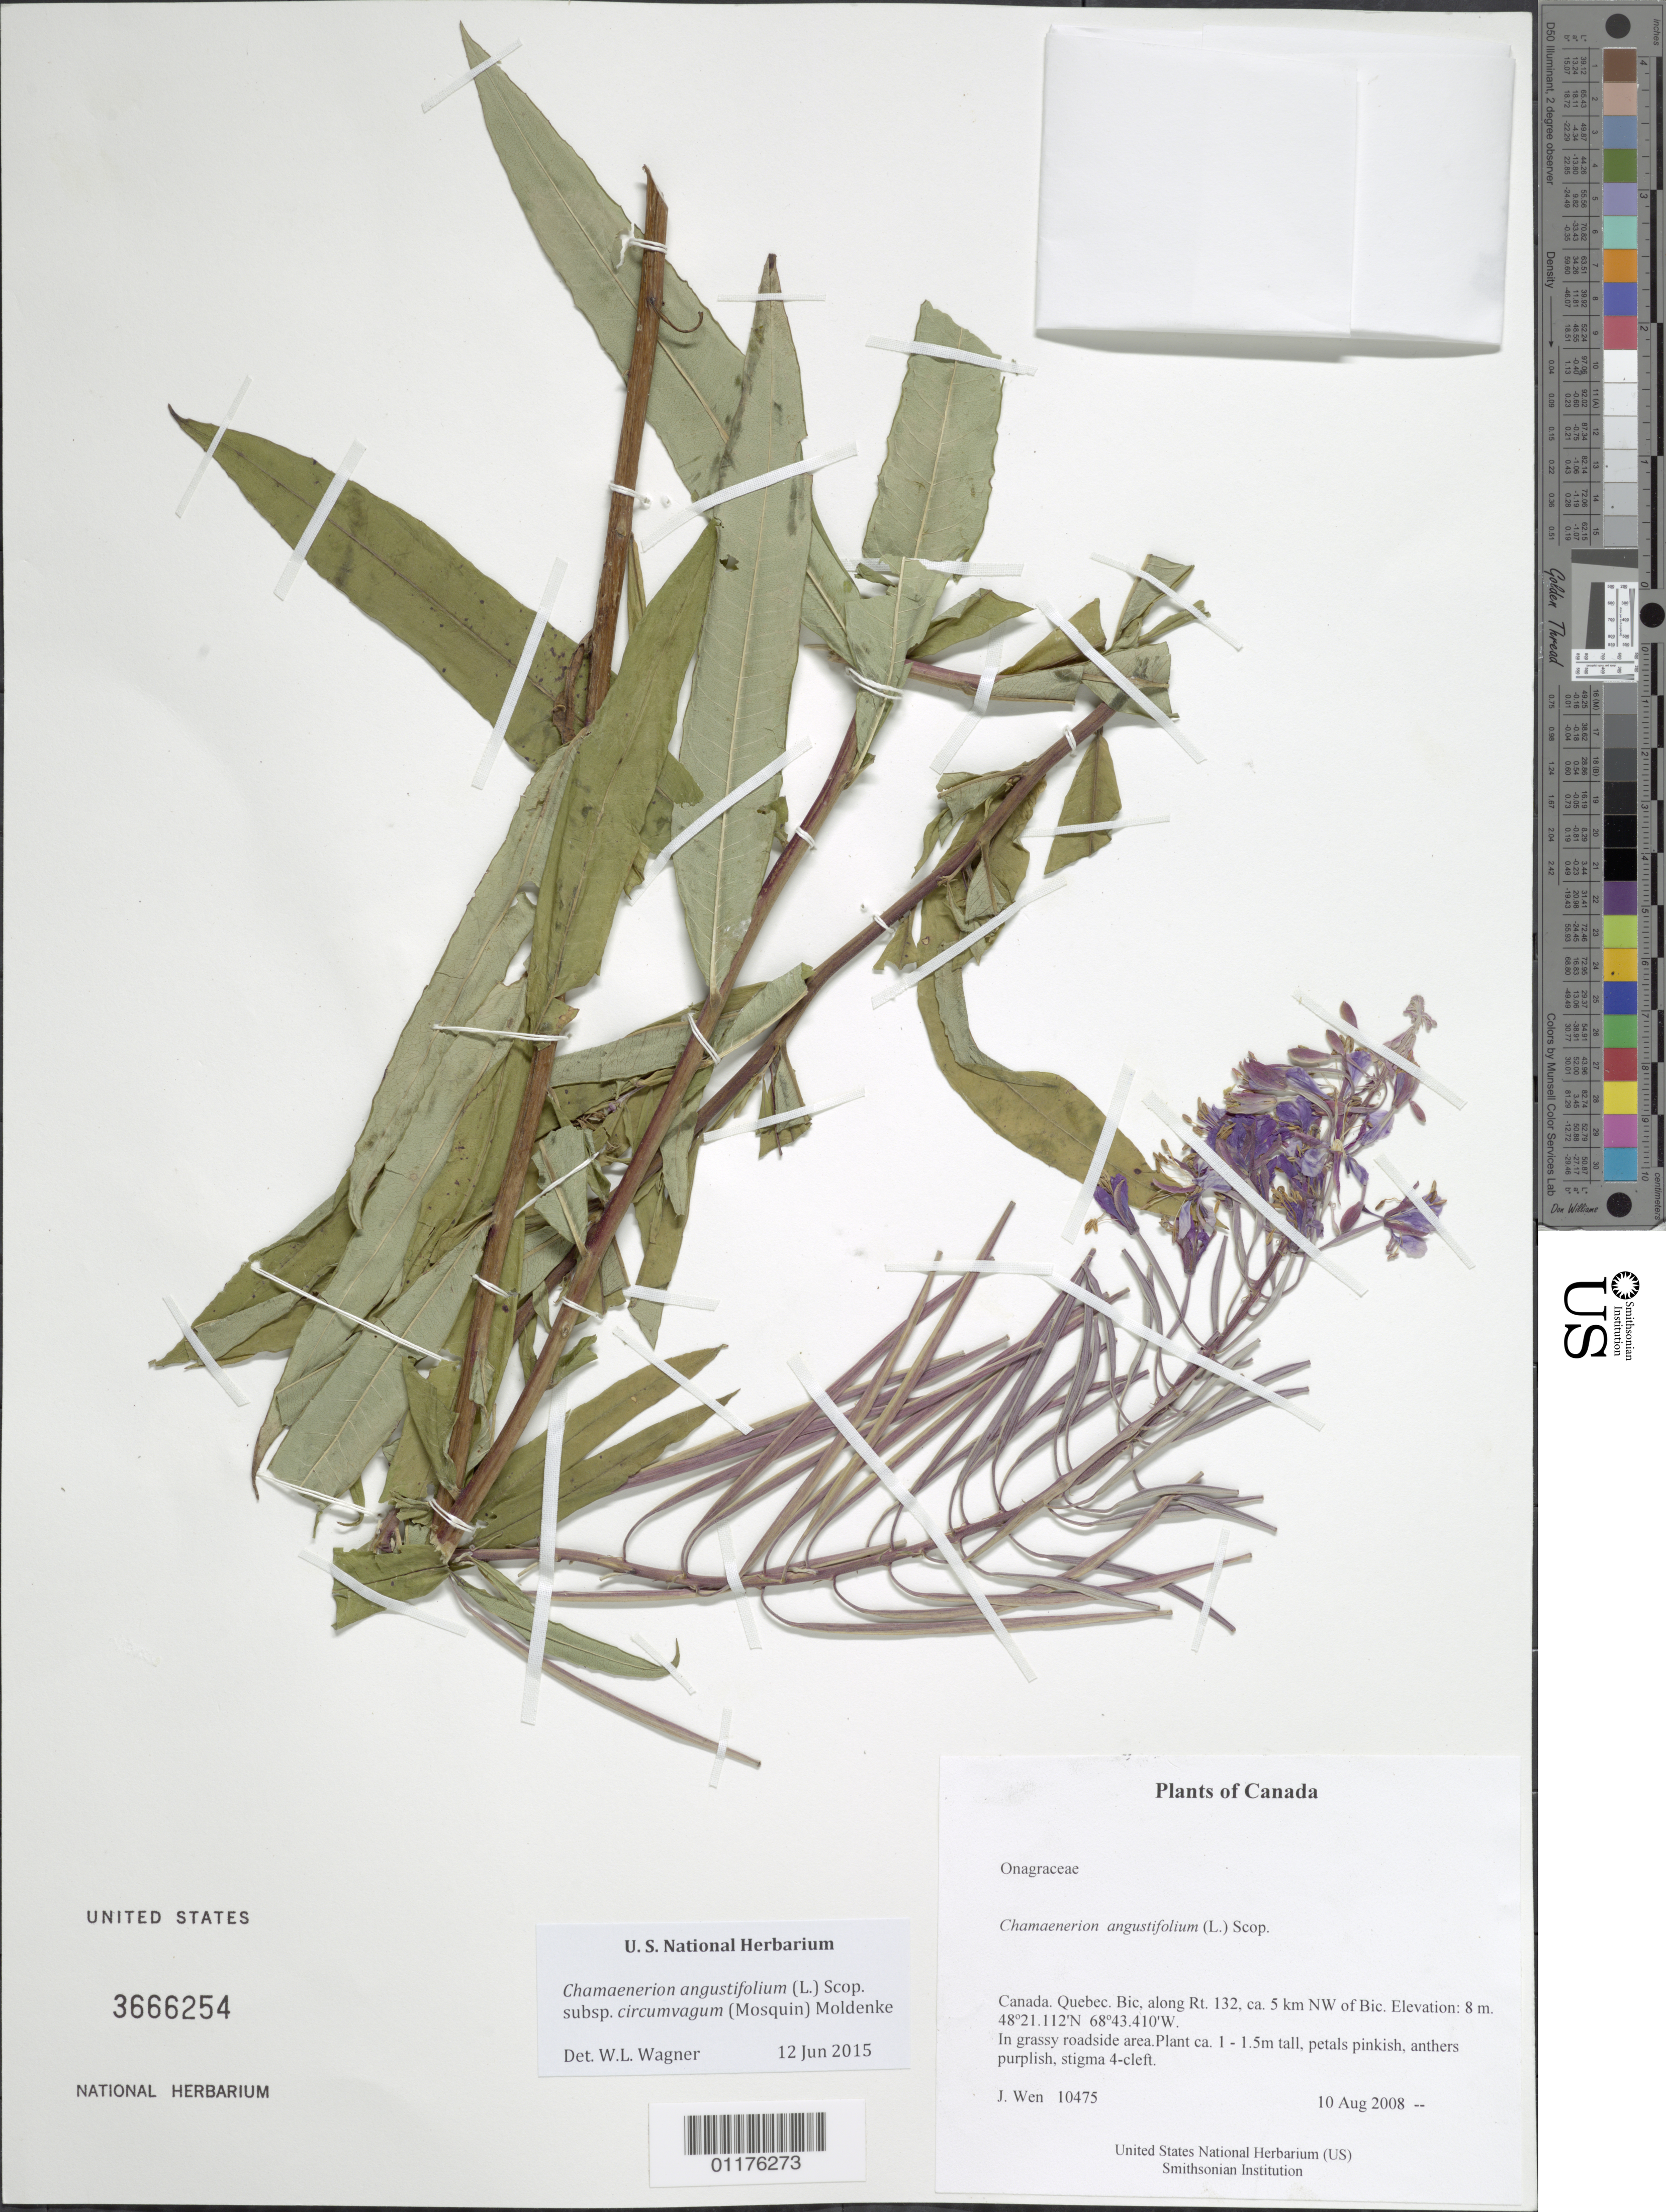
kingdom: Plantae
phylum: Tracheophyta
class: Magnoliopsida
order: Myrtales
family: Onagraceae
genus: Chamaenerion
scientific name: Chamaenerion angustifolium subsp. circumvagum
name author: (Mosquin) Moldenke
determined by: Wagner, W. L., (BOT), Smithsonian Institution - National Museum of Natural History (UNITED STATES)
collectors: J. Wen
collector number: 10475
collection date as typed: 10 Aug 2008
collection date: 2008-08-10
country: Canada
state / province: Quebec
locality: Bic, along Rt. 132, ca. 5 km NW of Bic.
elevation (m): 8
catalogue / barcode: US 3666254